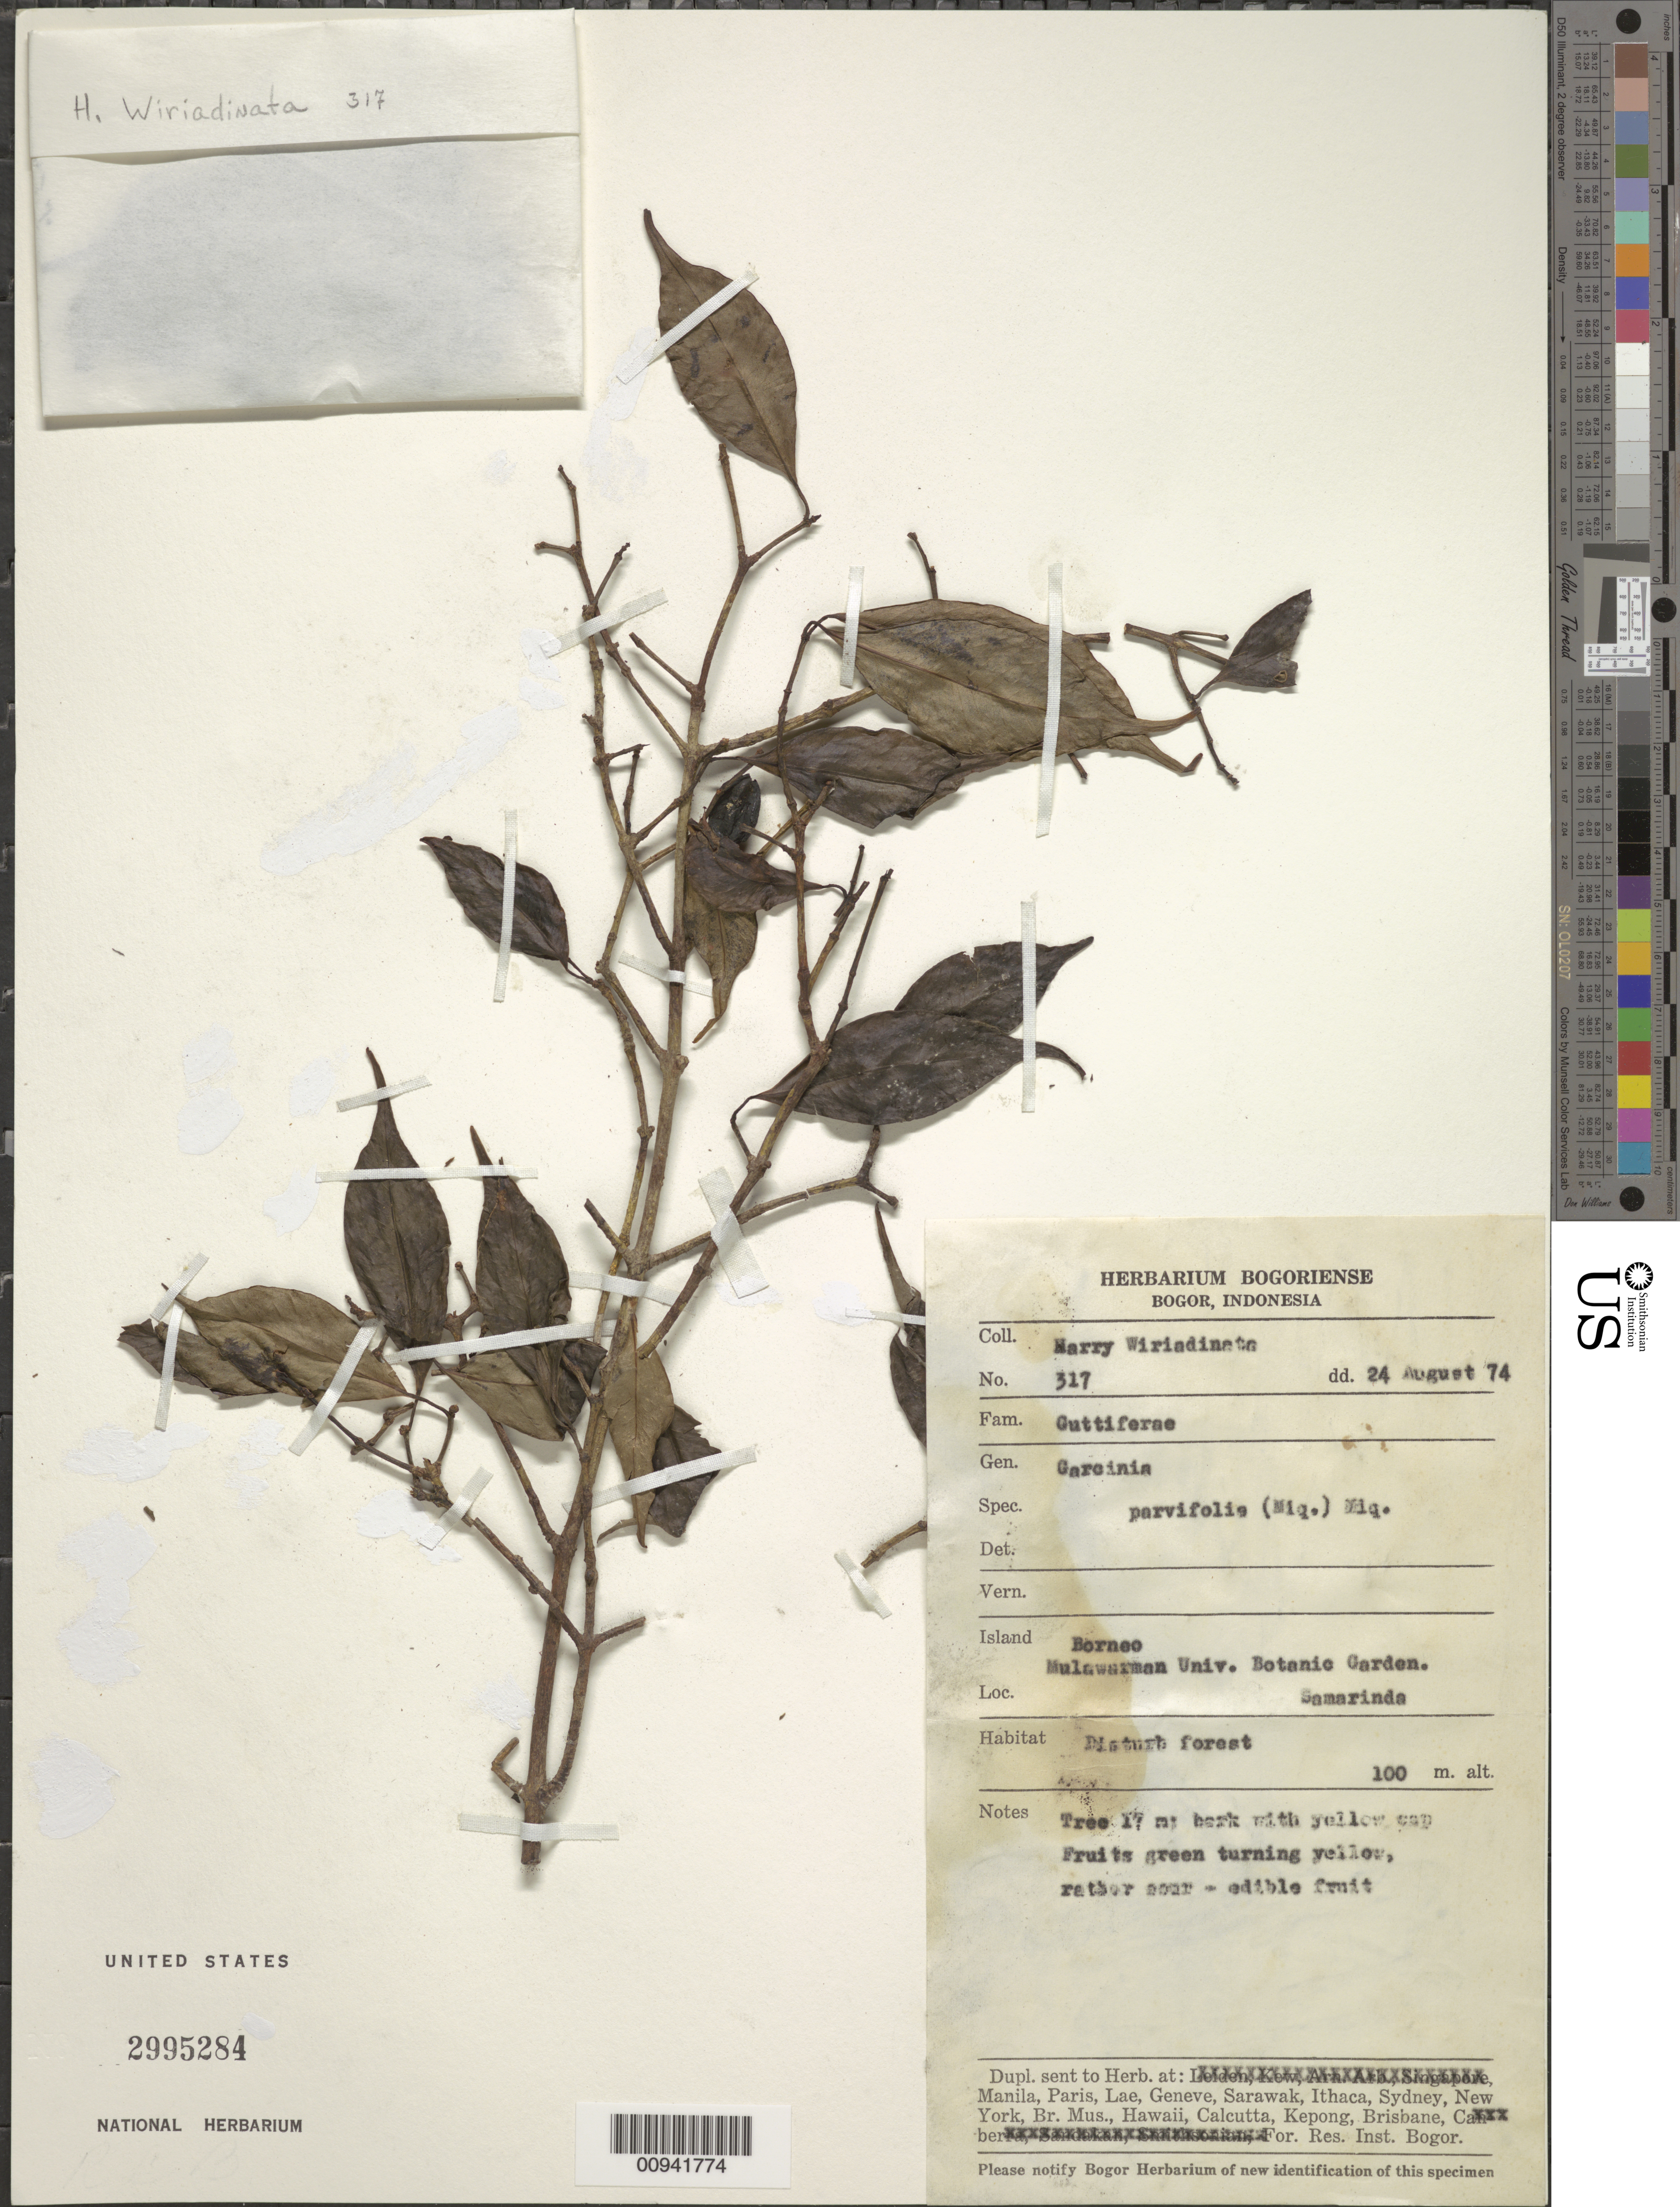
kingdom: Plantae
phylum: Tracheophyta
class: Magnoliopsida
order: Malpighiales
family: Clusiaceae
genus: Garcinia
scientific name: Garcinia sp.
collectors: H. Wiriadinata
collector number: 317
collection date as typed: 24 Aug 1974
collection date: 1974-08-24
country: Indonesia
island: Borneo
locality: Bogor, Indonesia; Borneo Mulawarman Univ. Botanic Garden; Samarinda.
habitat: In sturb forest.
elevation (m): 100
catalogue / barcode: US 2995284